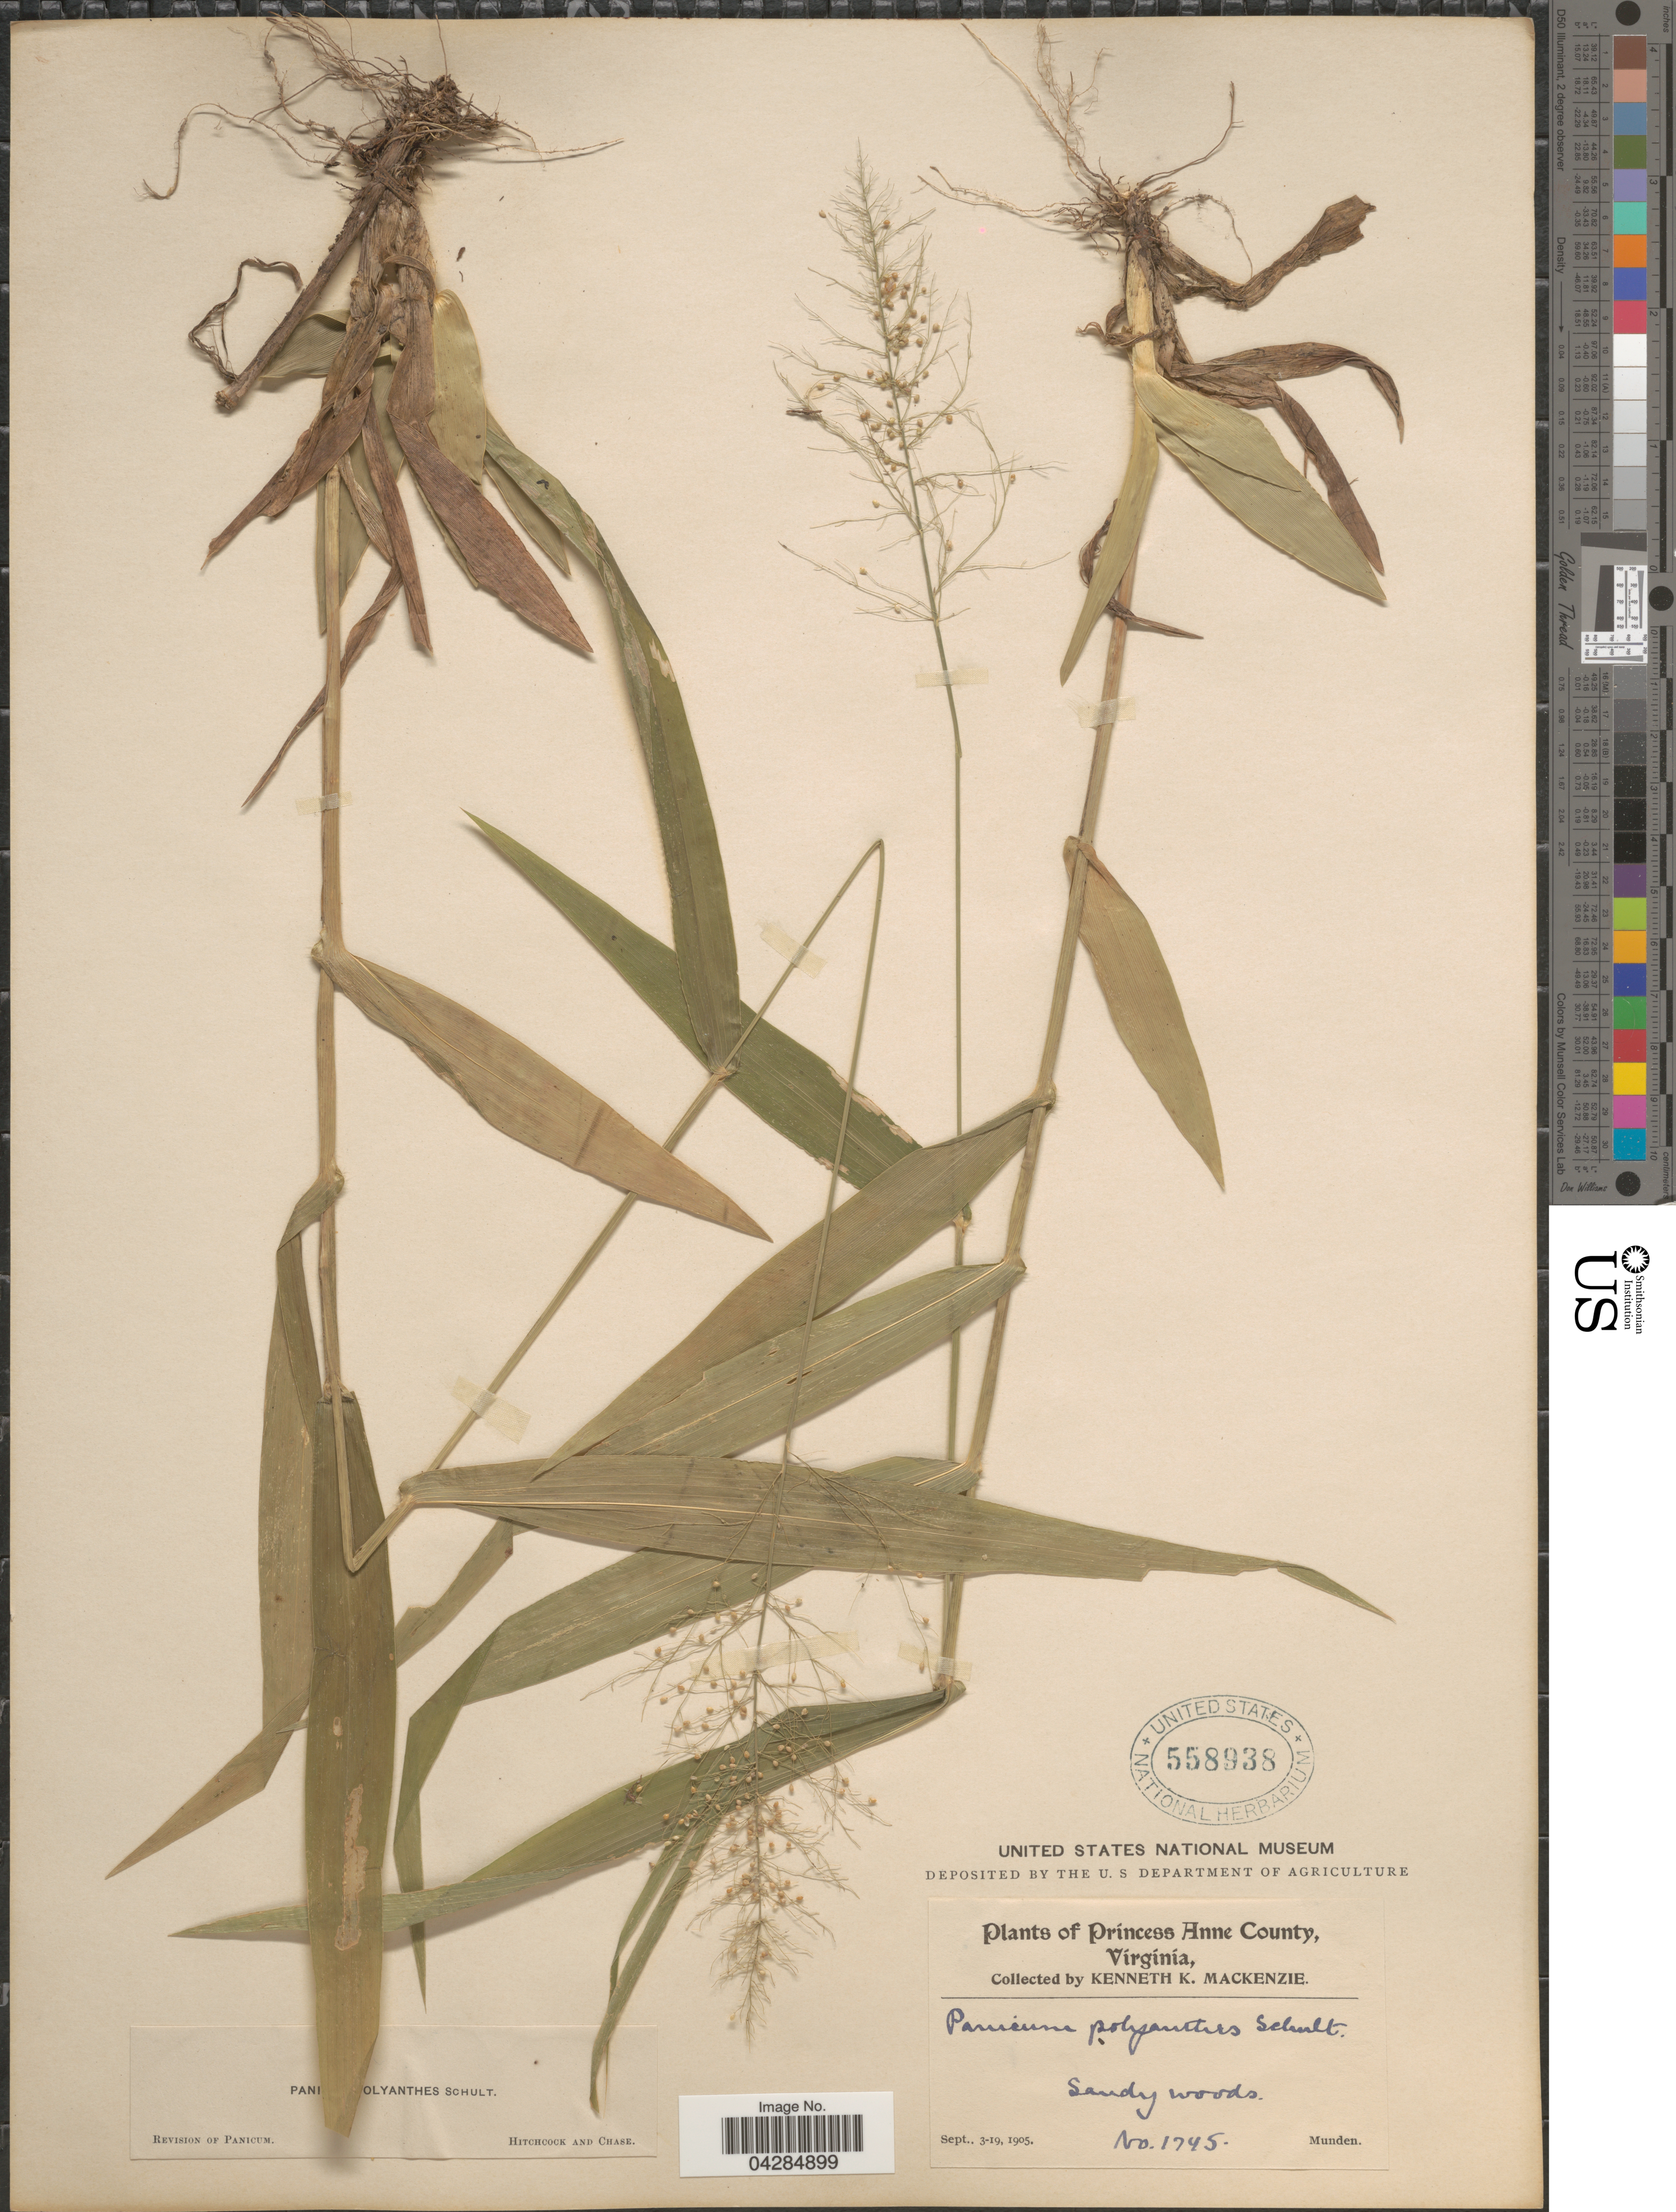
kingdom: Plantae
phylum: Tracheophyta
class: Liliopsida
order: Poales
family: Poaceae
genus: Dichanthelium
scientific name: Dichanthelium polyanthes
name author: (Schult.) Mohlenbr.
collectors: K. K. Mackenzie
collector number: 1745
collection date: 1905-09-03/1905-09-19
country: United States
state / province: Virginia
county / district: City of Virginia Beach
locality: Princess Anne (=historic county name)County. Munden.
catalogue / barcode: US 558938